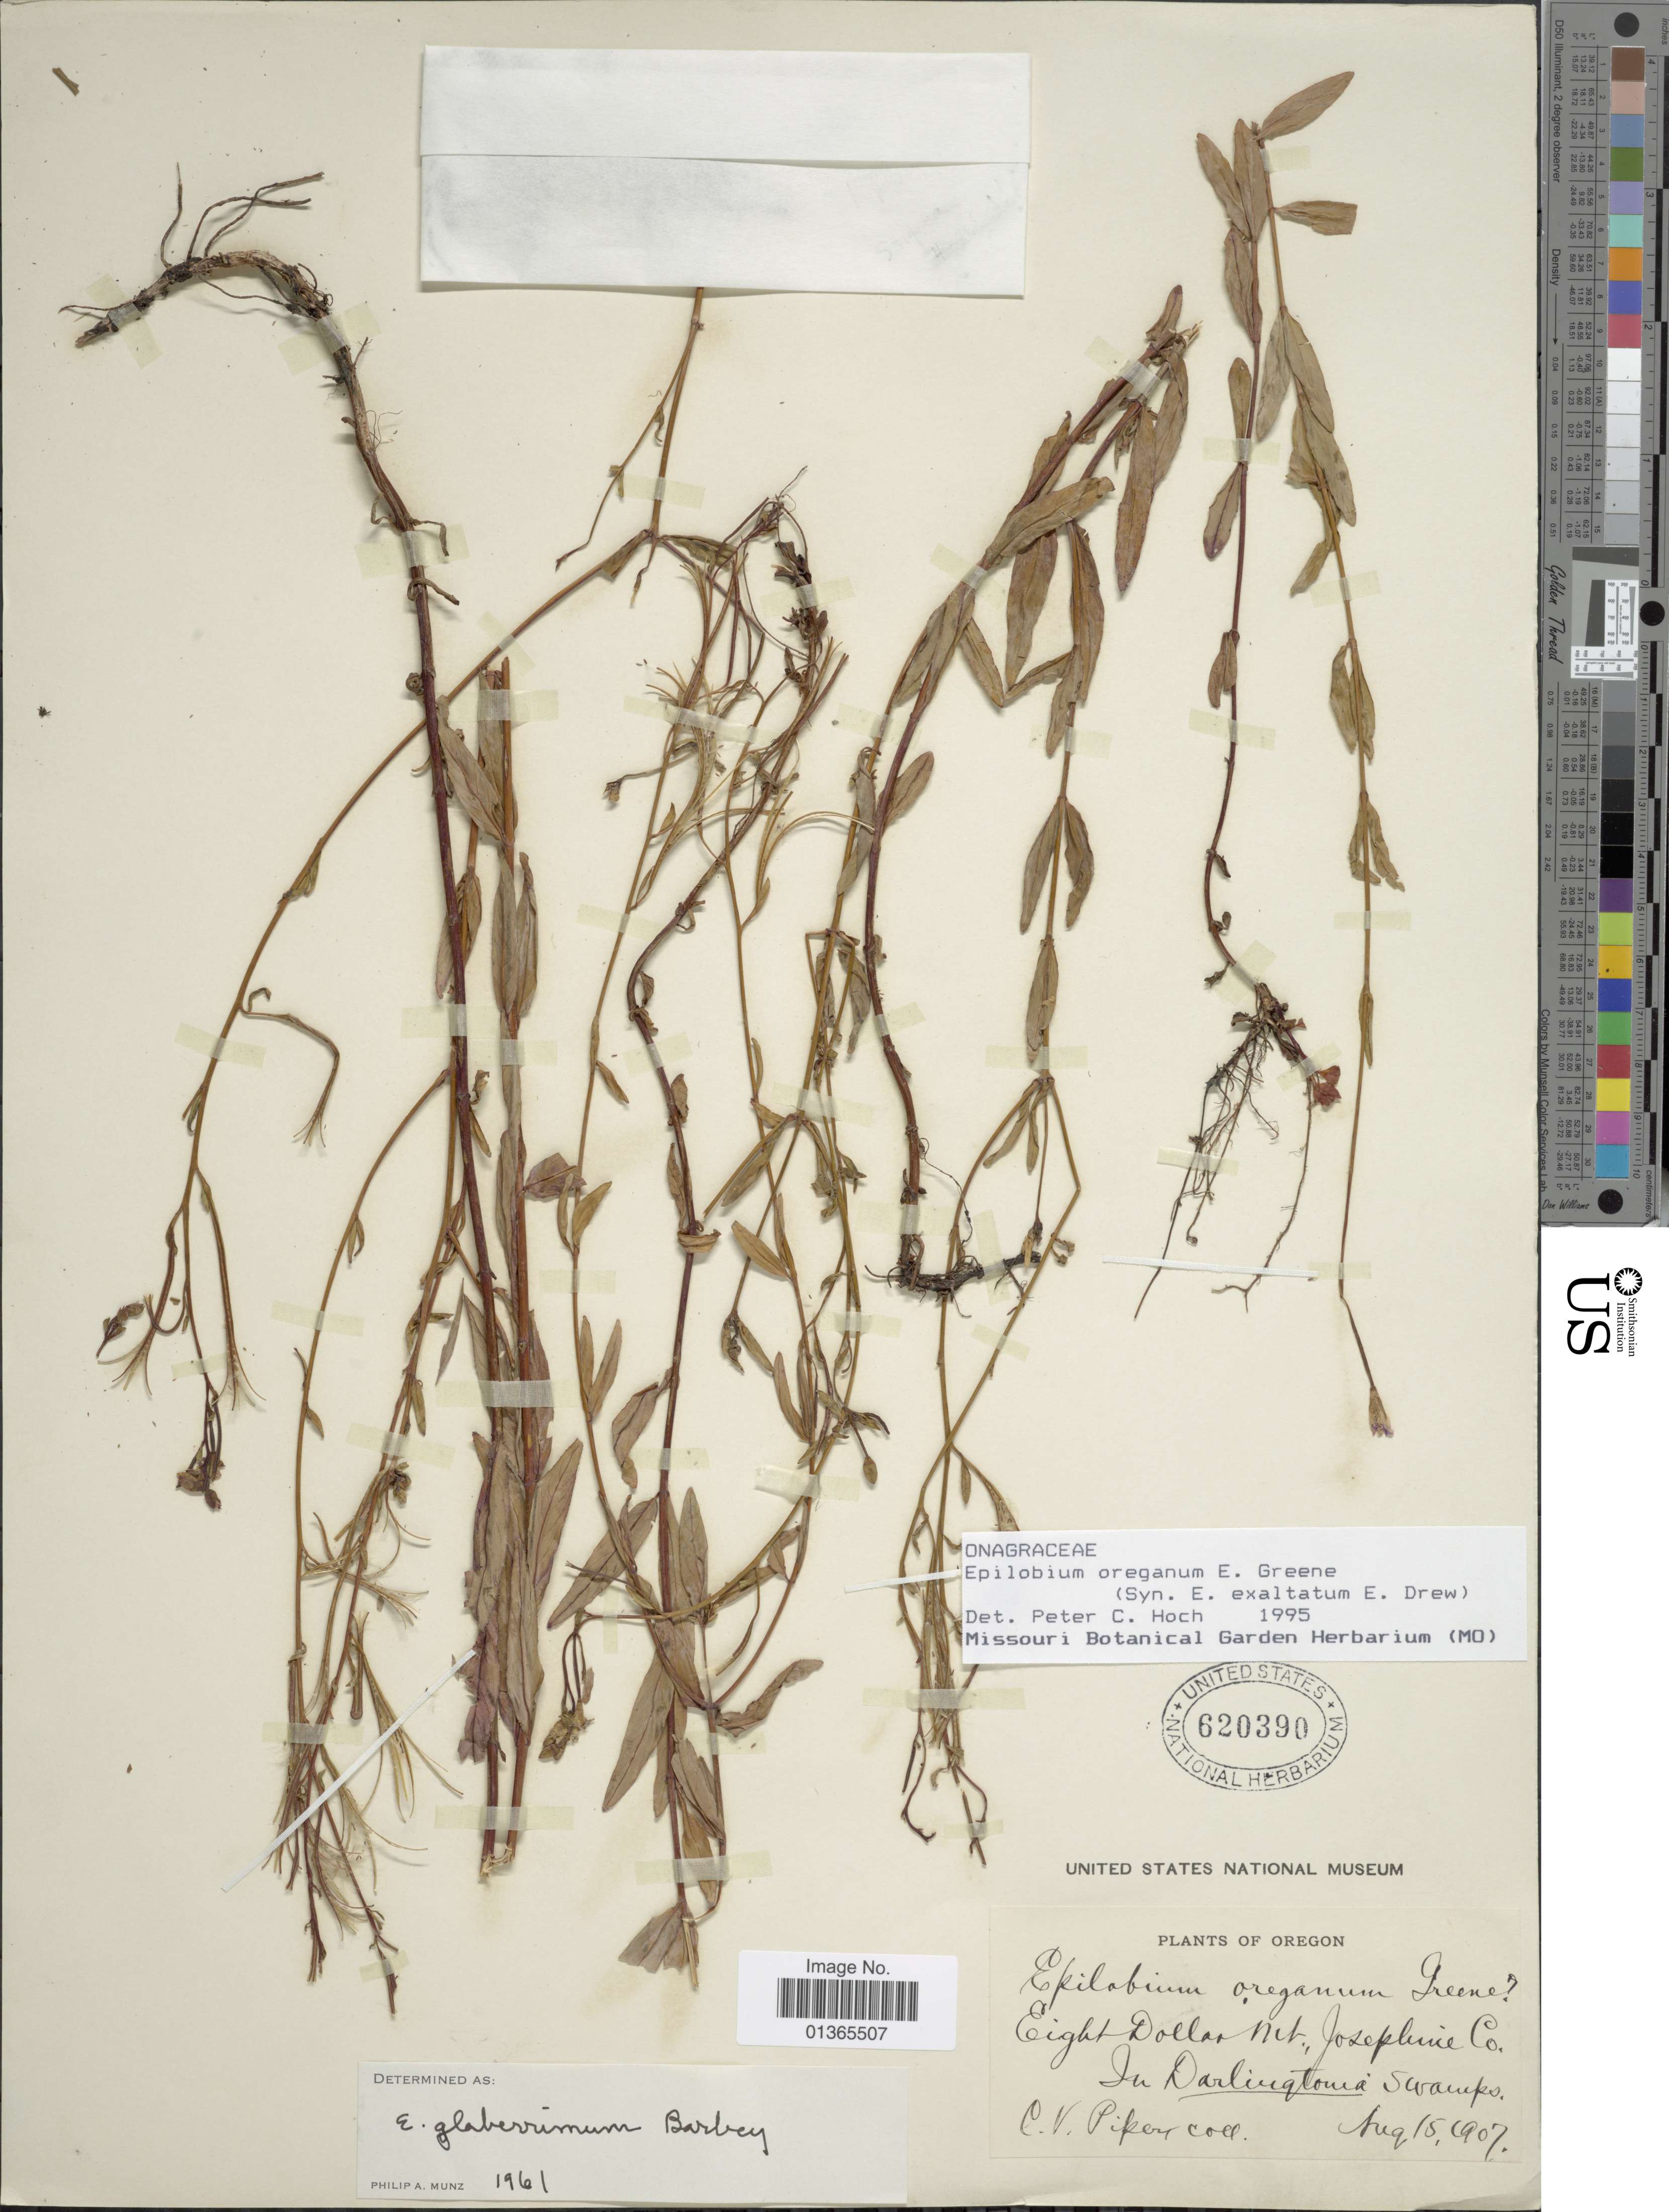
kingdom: Plantae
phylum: Tracheophyta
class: Magnoliopsida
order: Myrtales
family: Onagraceae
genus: Epilobium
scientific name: Epilobium oreganum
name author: Greene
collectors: C. V. Piper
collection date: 1907-08-15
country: United States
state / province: Oregon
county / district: Josephine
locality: Eight Dollar Mt., Josephine Co. In Darlingtonia swamps.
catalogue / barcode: US 620390